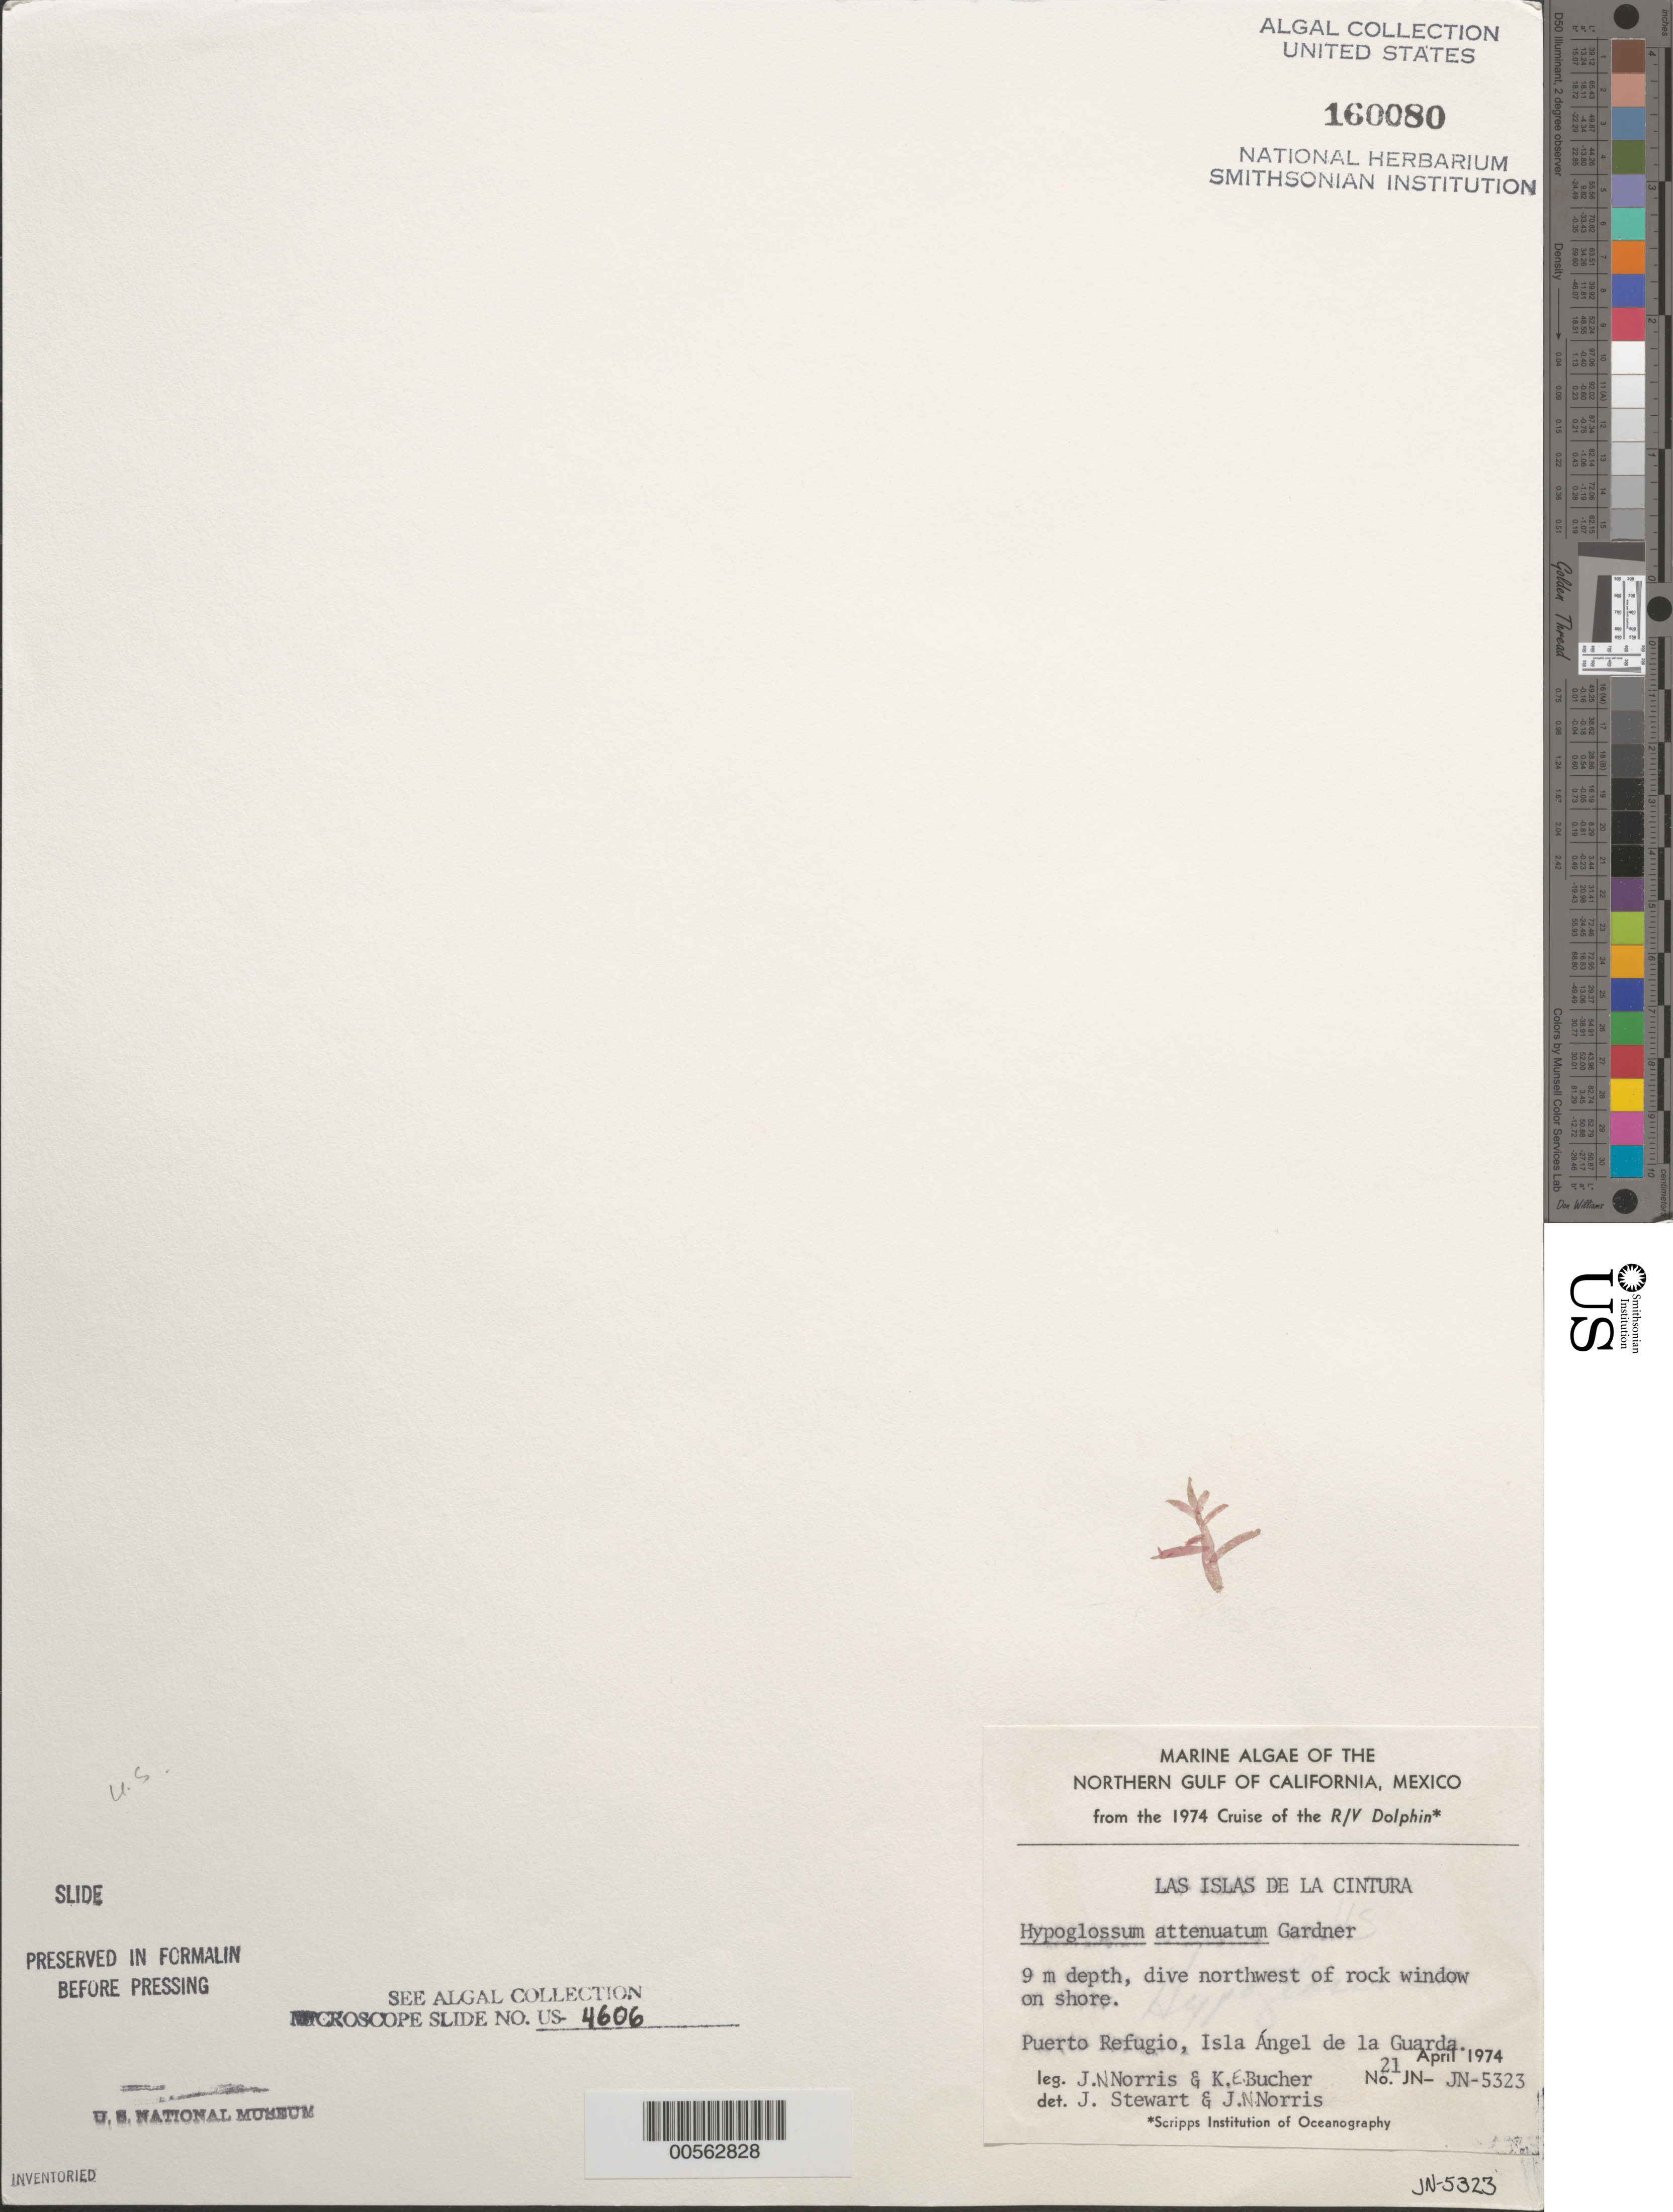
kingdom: Plantae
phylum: Rhodophyta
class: Florideophyceae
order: Ceramiales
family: Delesseriaceae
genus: Hypoglossum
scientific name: Hypoglossum attenuatum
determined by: Stewart, J.; Norris, J. N.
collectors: J. N. Norris & K. E. Bucher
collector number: JN-5323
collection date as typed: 21 Apr 1974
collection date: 1974-04-21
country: Mexico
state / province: Baja California Norte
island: Isla Angel de la Guarda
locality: Puerto Refugio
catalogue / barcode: US 160080